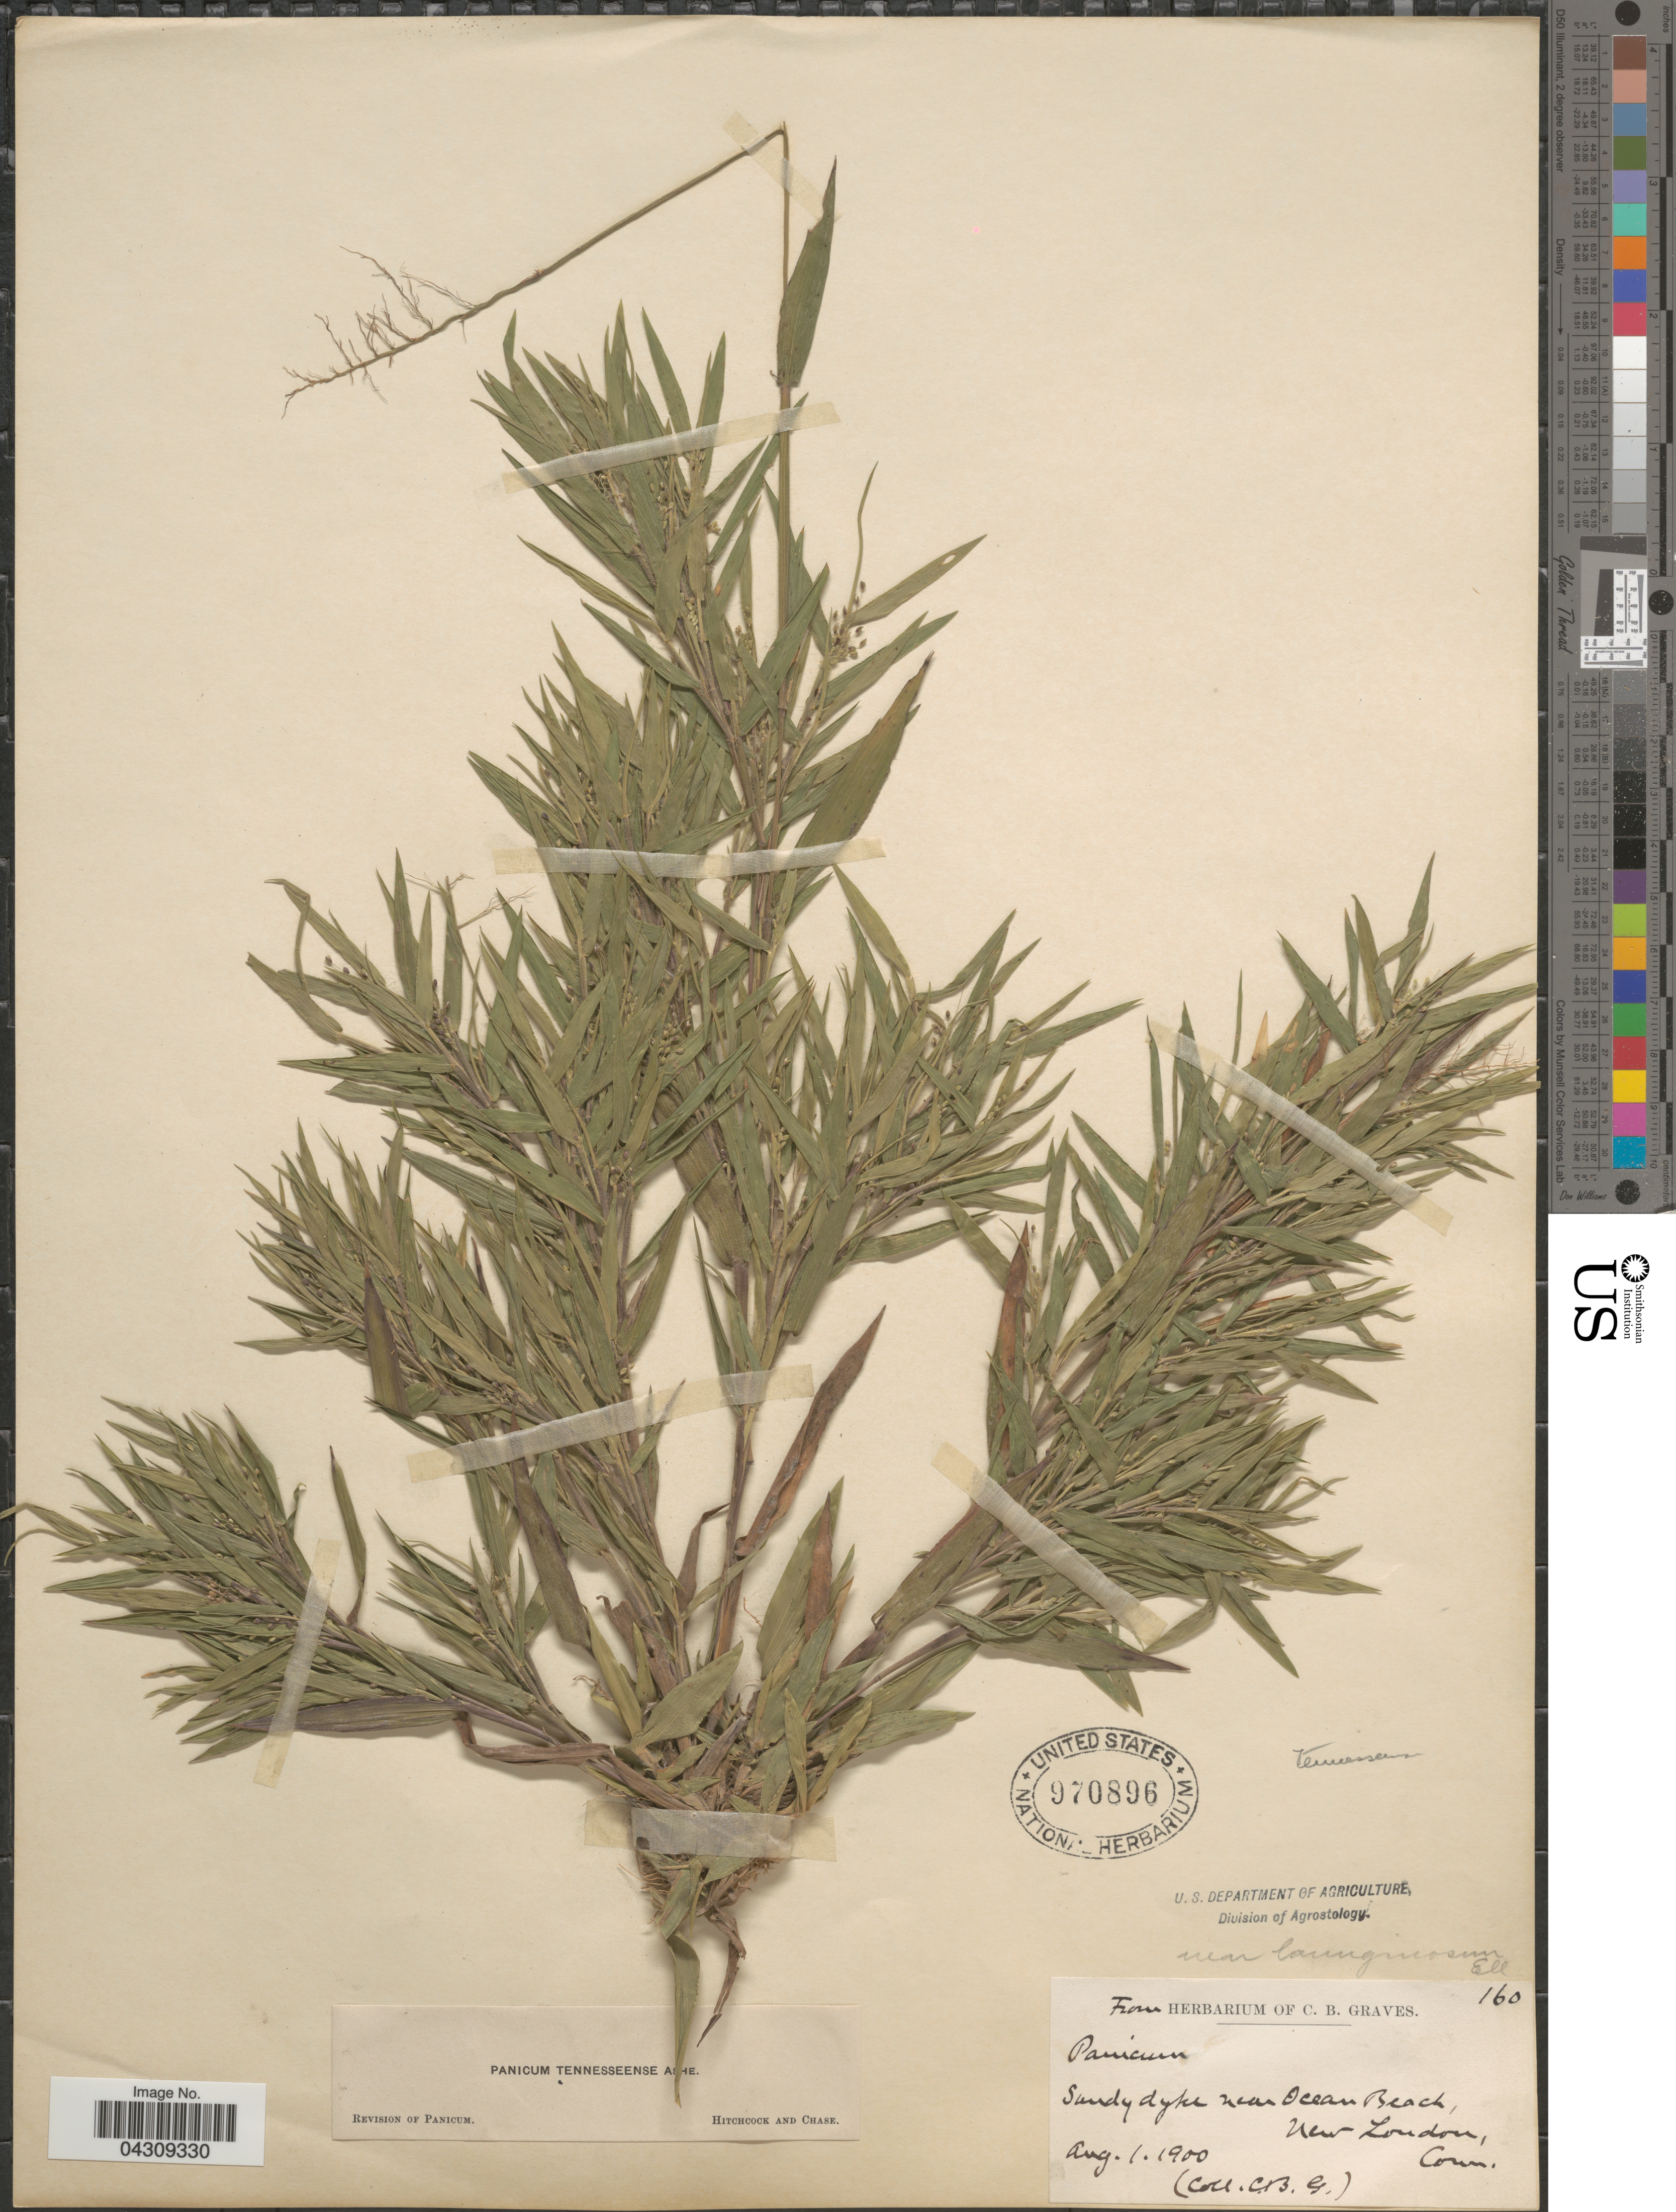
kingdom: Plantae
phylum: Tracheophyta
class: Liliopsida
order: Poales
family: Poaceae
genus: Dichanthelium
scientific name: Dichanthelium acuminatum var. acuminatum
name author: (Sw.) Gould & C.A. Clark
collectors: C. Graves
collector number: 160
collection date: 1900-08-01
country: United States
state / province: Connecticut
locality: Sandy dyke near Ocean Beach, New London.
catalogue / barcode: US 970896